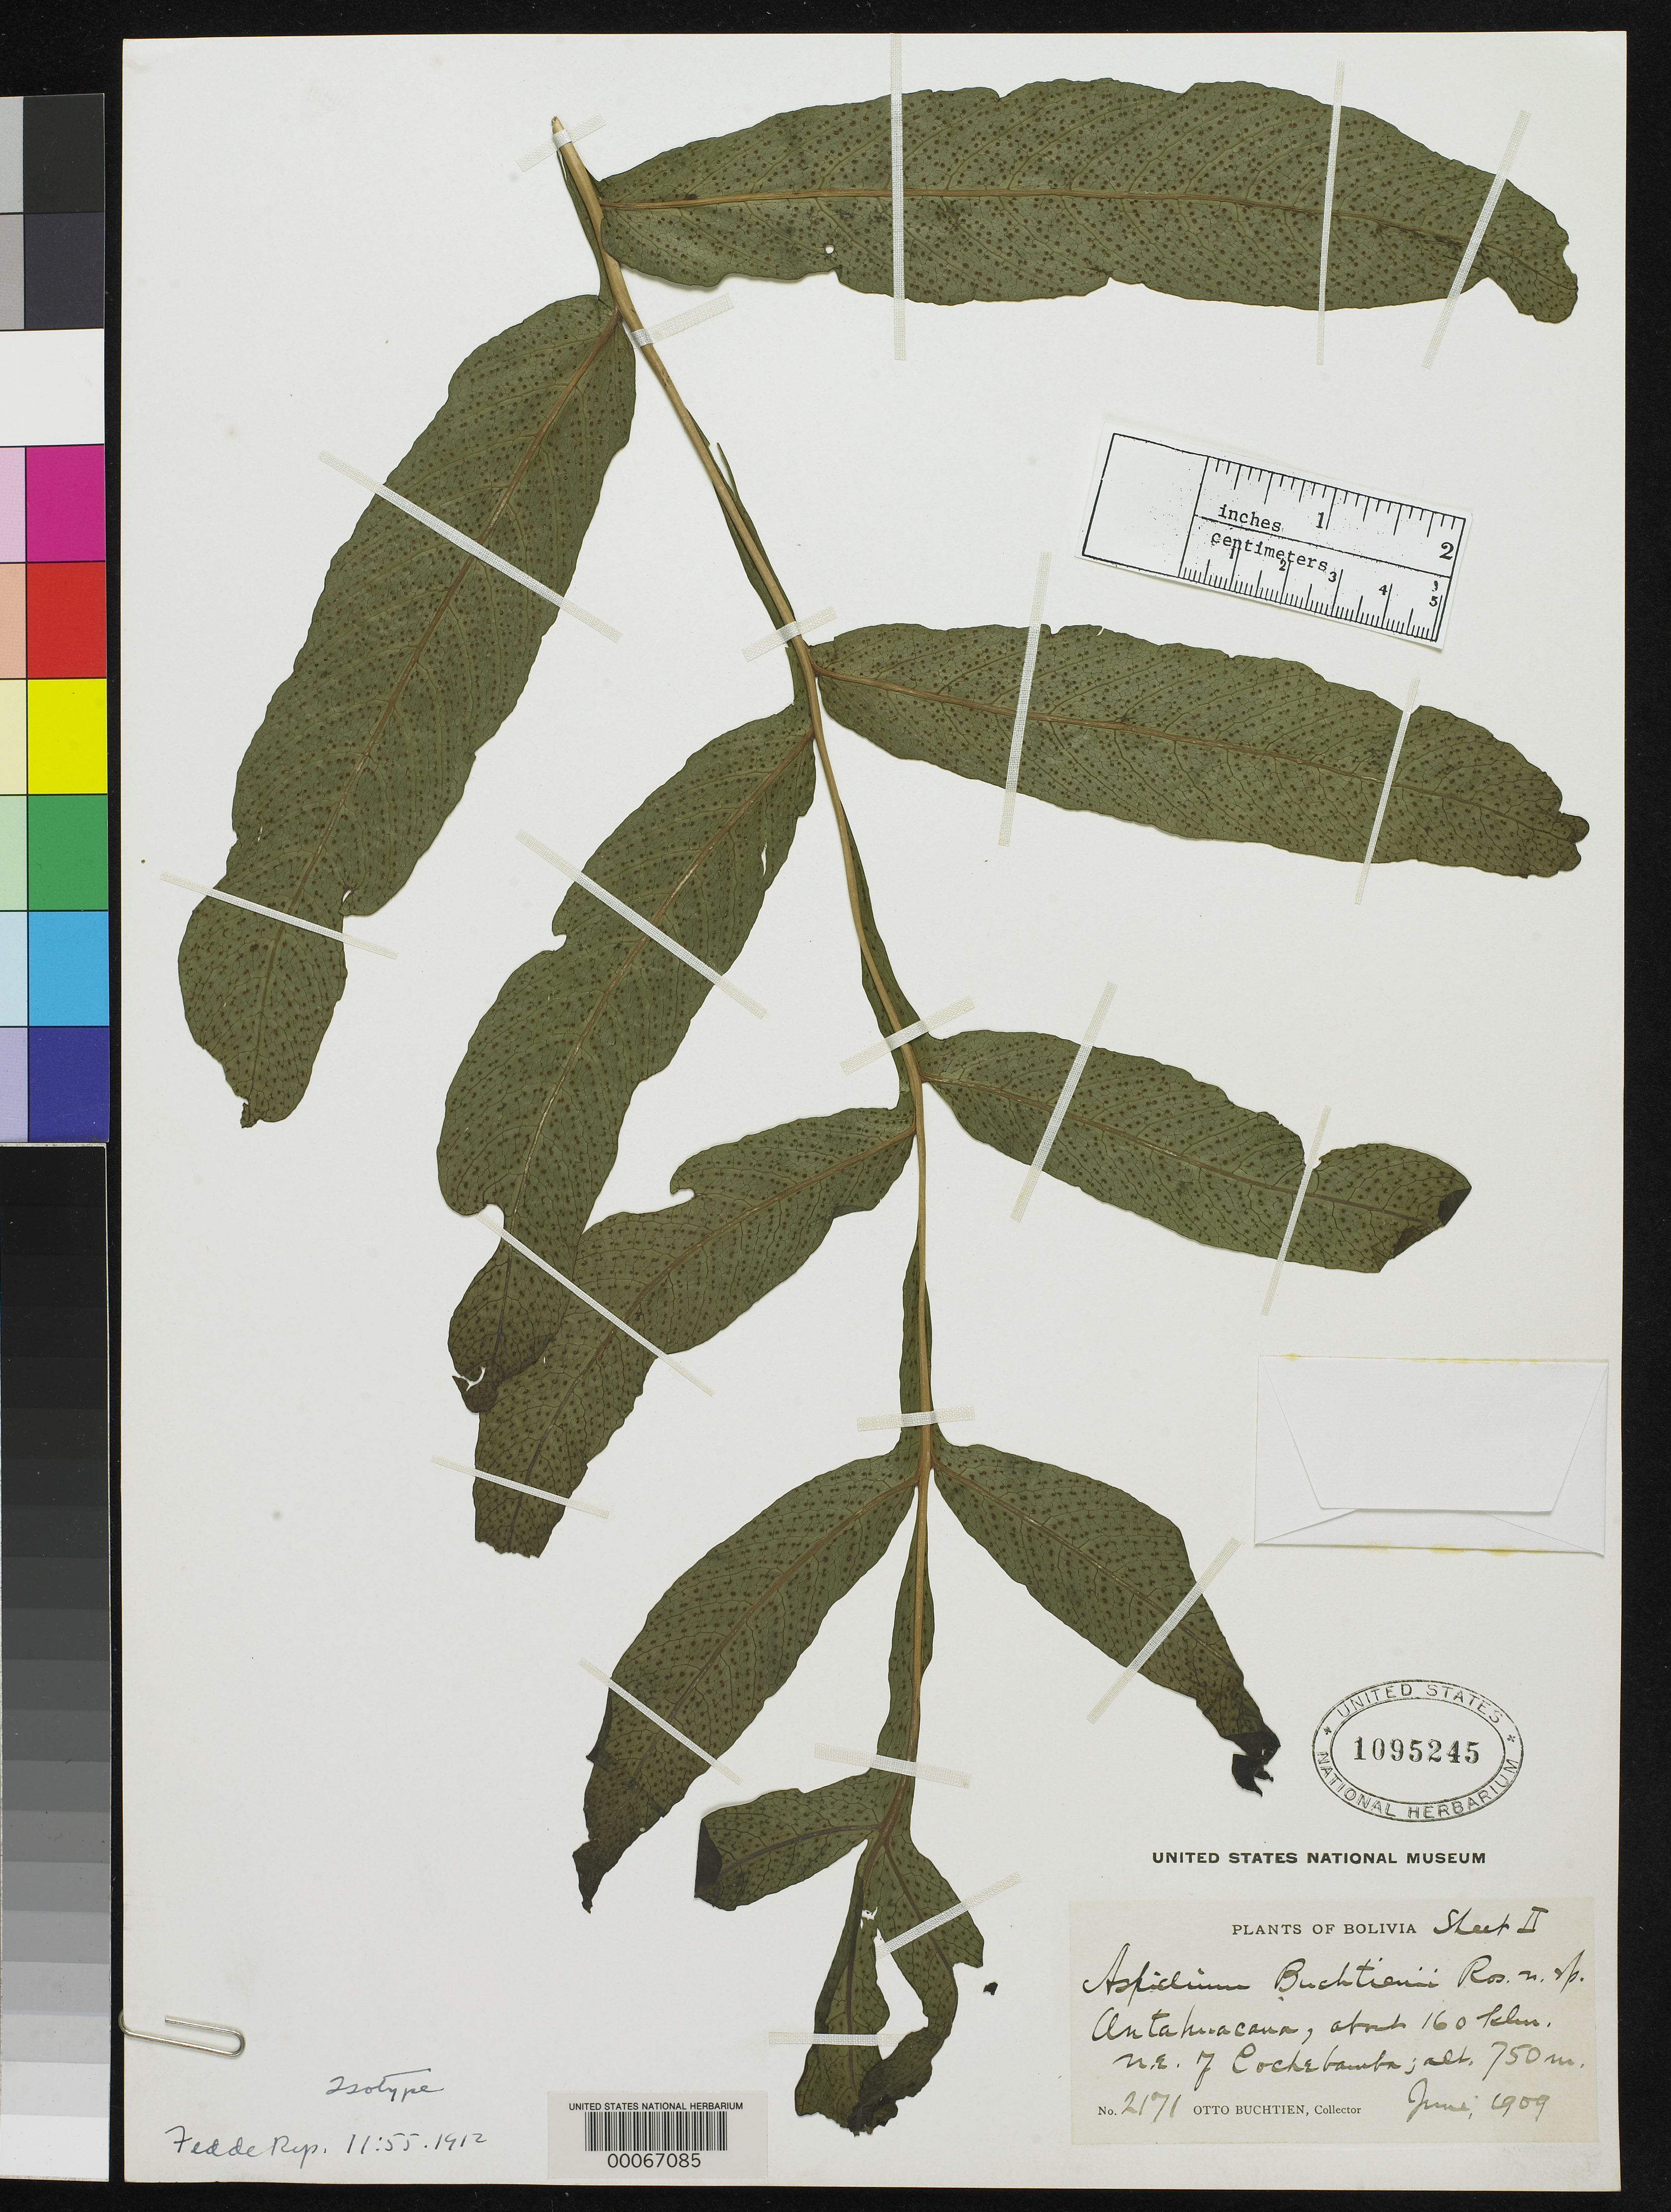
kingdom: Plantae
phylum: Tracheophyta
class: Polypodiopsida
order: Polypodiales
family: Tectariaceae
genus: Aspidium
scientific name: Aspidium buchtienii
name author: Rosenst.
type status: Isotype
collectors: O. Buchtien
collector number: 2171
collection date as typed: Jun 1909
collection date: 1909-06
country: Bolivia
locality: Antahuacana. Espirito Santo.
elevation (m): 750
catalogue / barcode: US 1095245